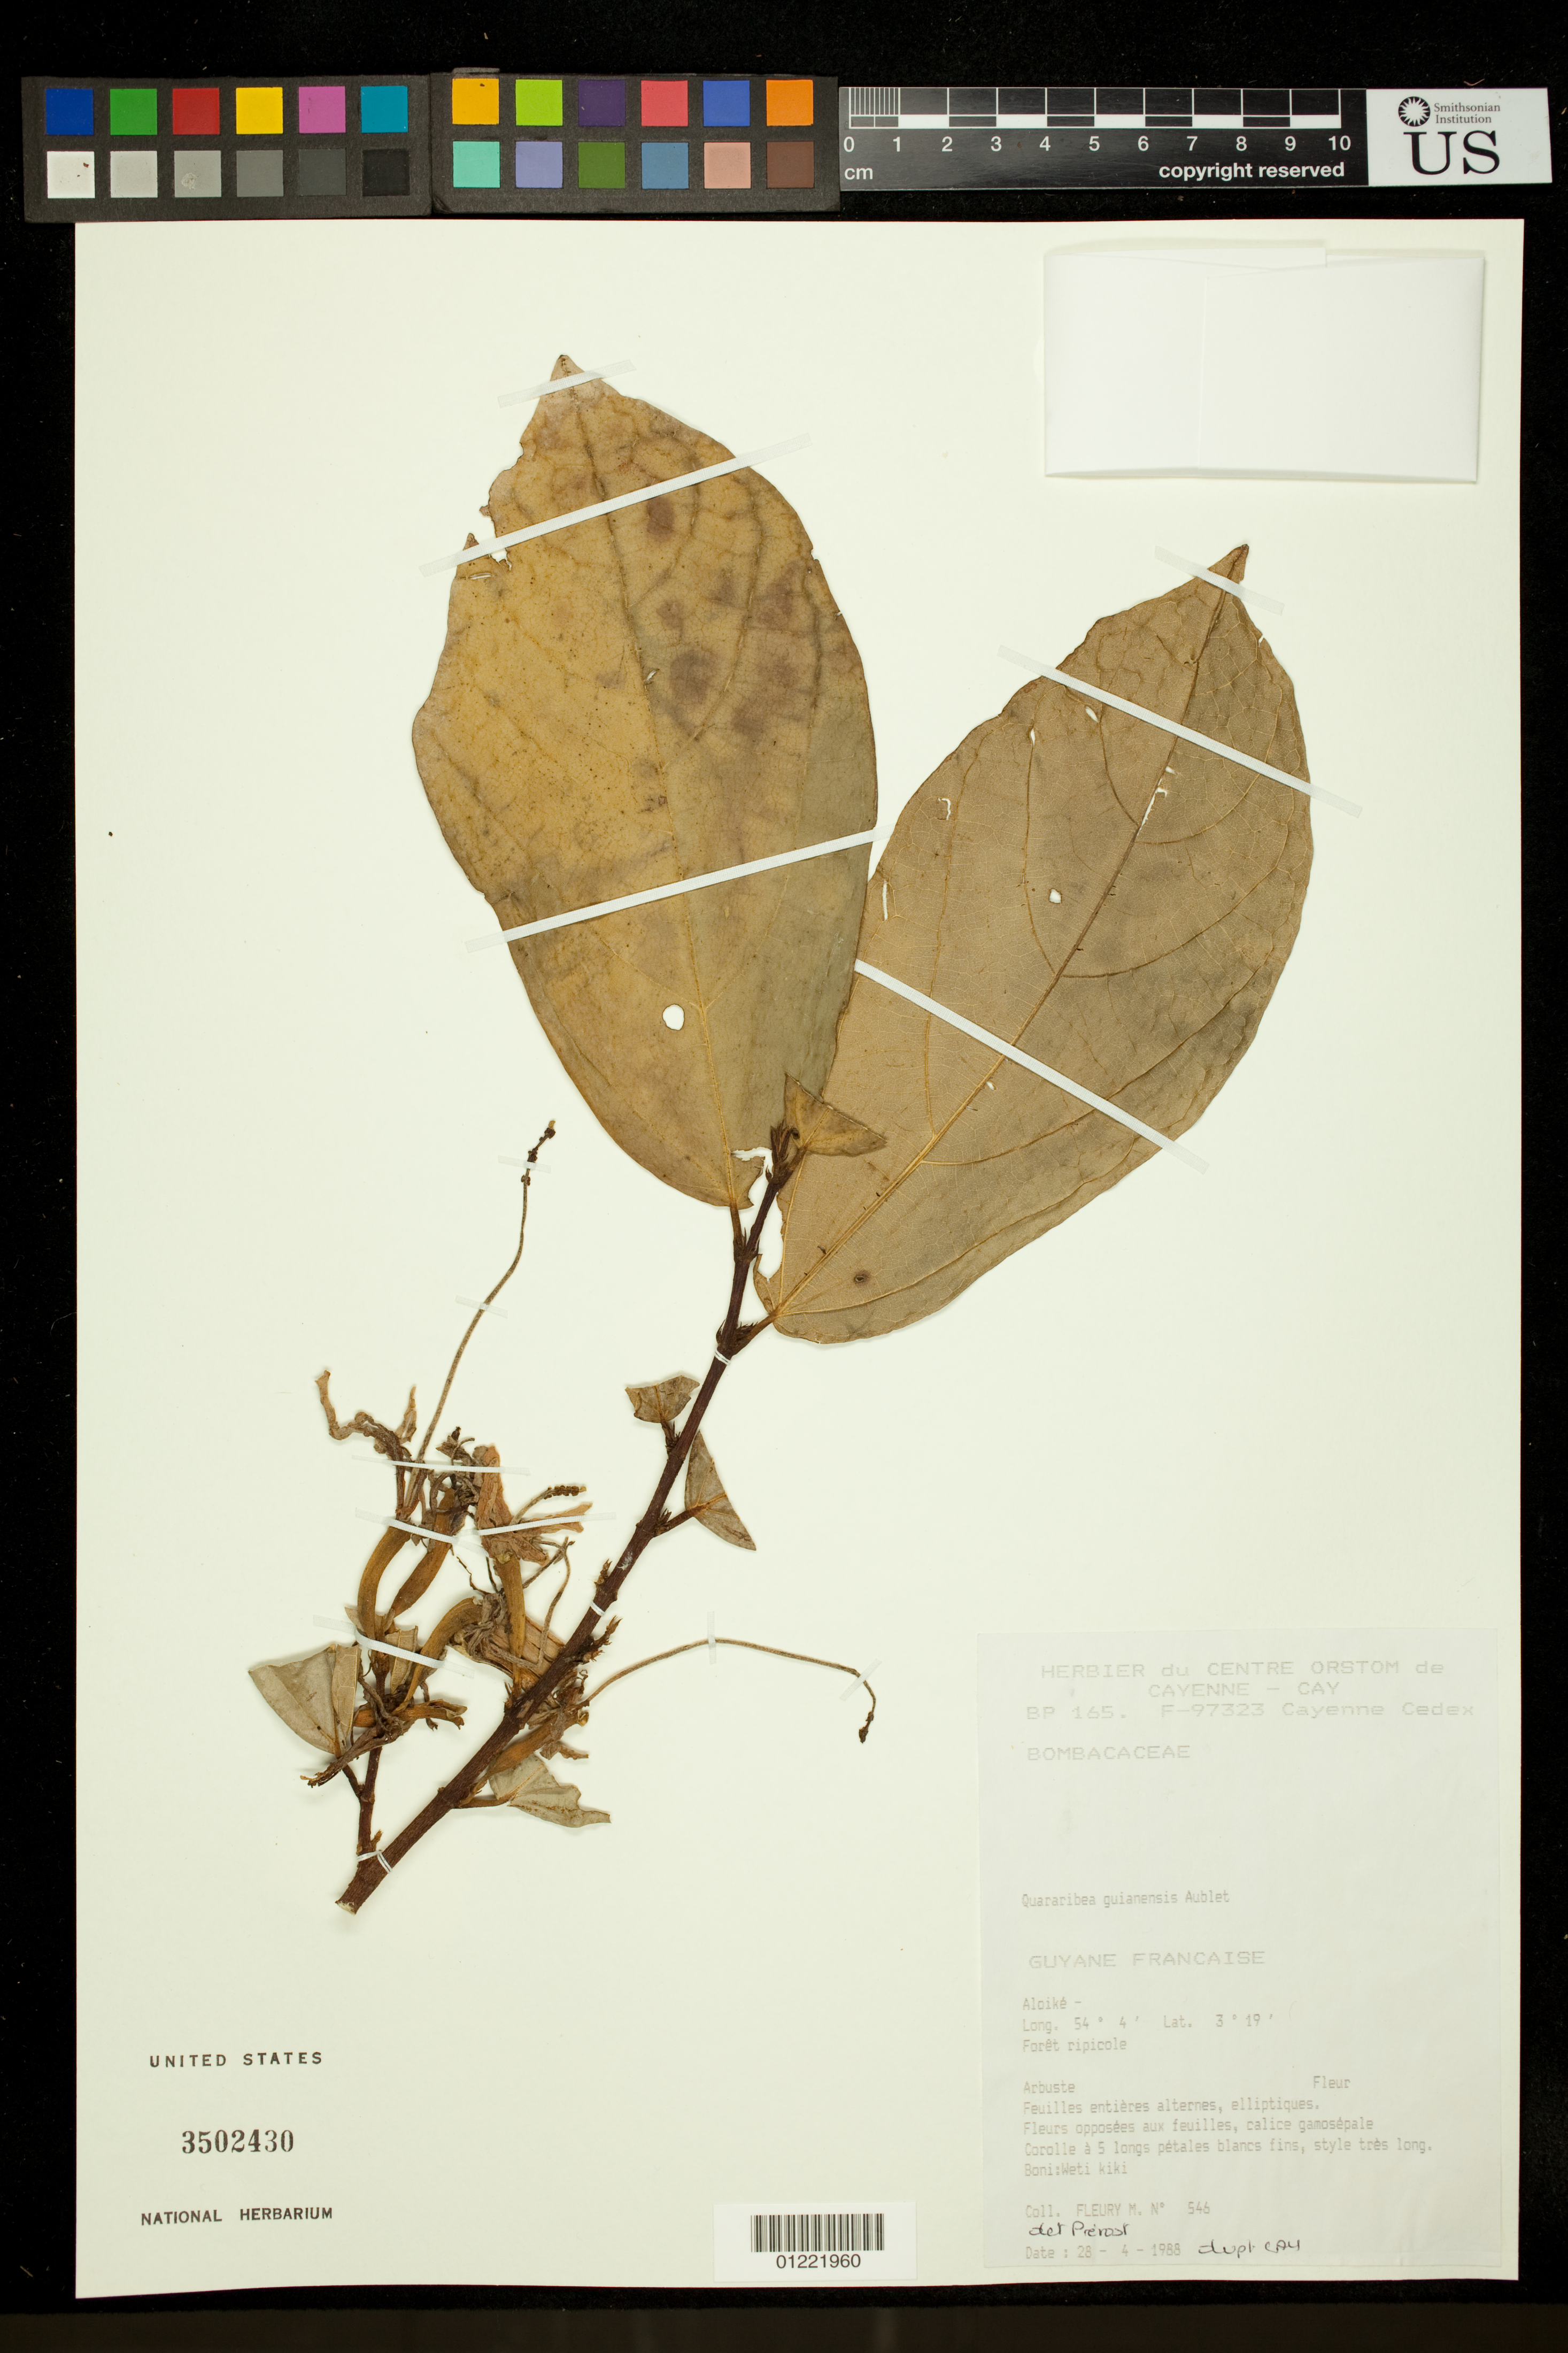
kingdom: Plantae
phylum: Tracheophyta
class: Magnoliopsida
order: Malvales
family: Malvaceae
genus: Quararibea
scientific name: Quararibea guianensis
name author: Aubl.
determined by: Dorr, L. J., (BOT), Smithsonian Institution - National Museum of Natural History (UNITED STATES)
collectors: M. Fleury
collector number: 546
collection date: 1988-04-28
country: French Guiana / Suriname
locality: Aloike. Foret ripicole. Boni: Weti kiki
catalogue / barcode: US 3502430